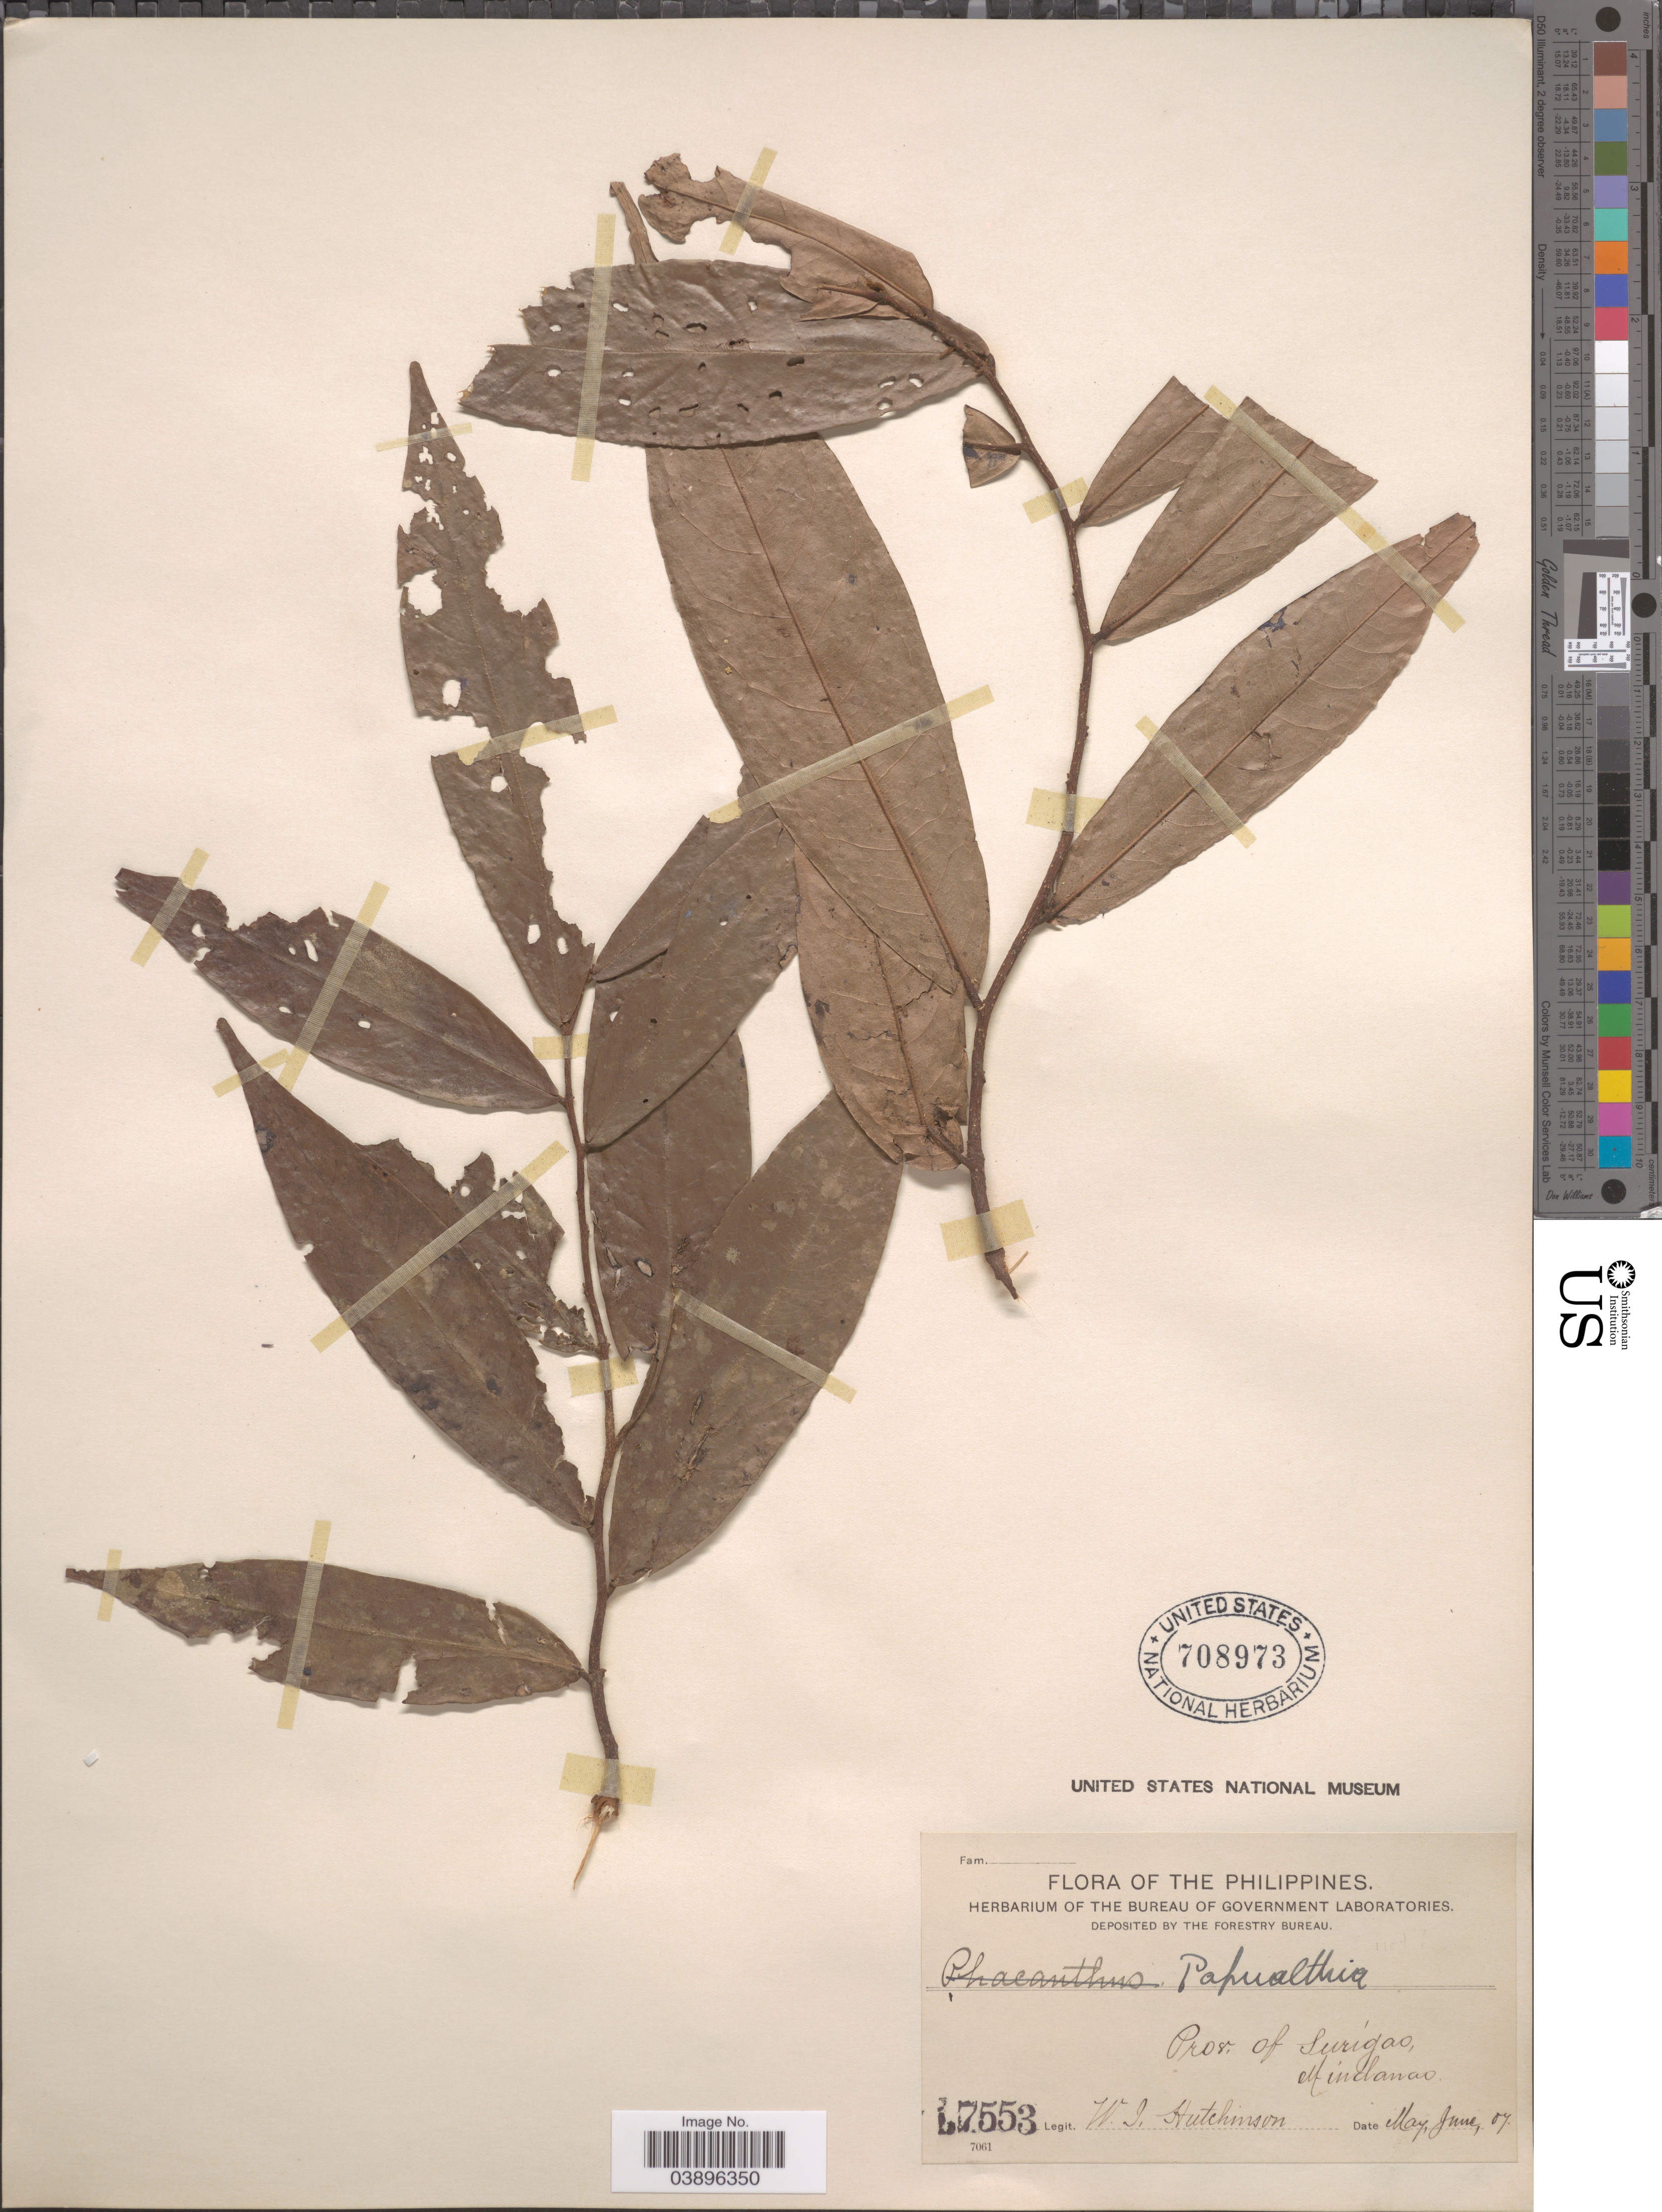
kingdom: Plantae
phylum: Tracheophyta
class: Magnoliopsida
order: Magnoliales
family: Annonaceae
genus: Polyalthia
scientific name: Polyalthia sp.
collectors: W. J. Hutchinson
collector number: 7553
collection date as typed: Transcribed d/m/y: /5/7 to /6/7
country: Philippines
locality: Prov. of Surigao, Mindanao.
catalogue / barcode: US 708973